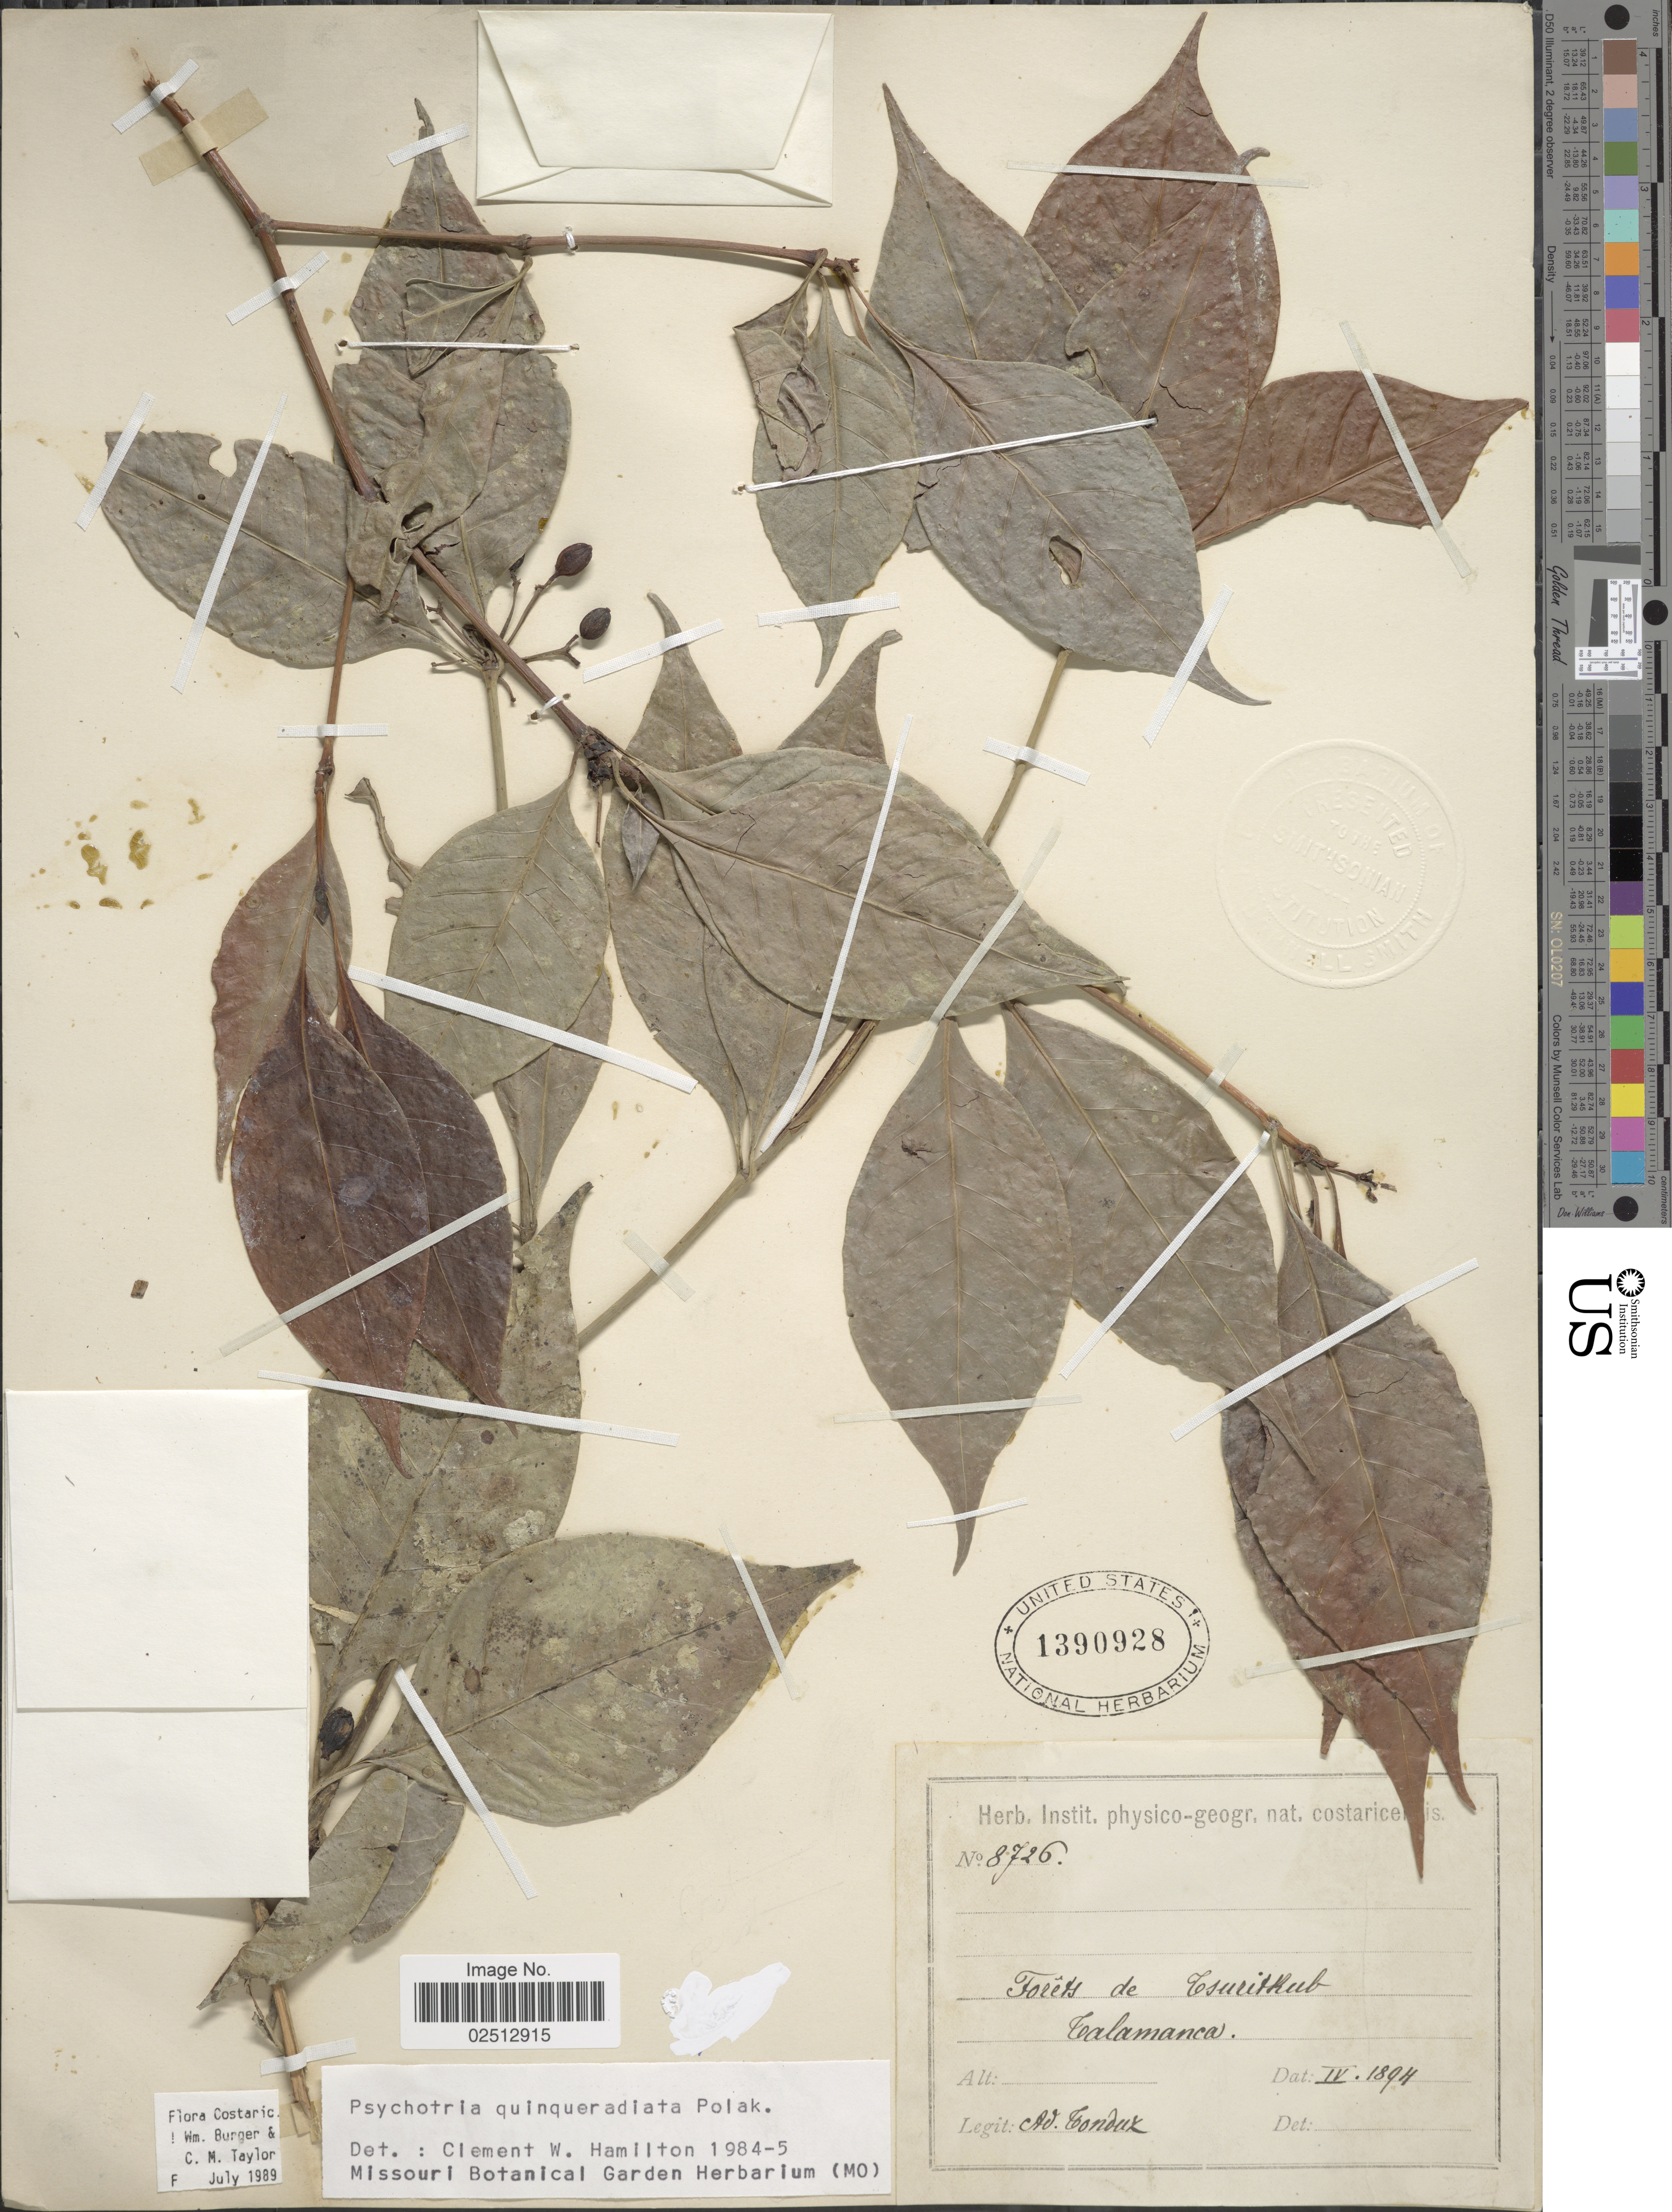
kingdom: Plantae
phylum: Tracheophyta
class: Magnoliopsida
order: Gentianales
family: Rubiaceae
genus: Psychotria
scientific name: Psychotria quinqueradiata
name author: Pol.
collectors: A. Tonduz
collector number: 8726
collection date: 1894-04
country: Costa Rica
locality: Forests de Tsuritkub, (Talamanca)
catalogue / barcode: US 1390928